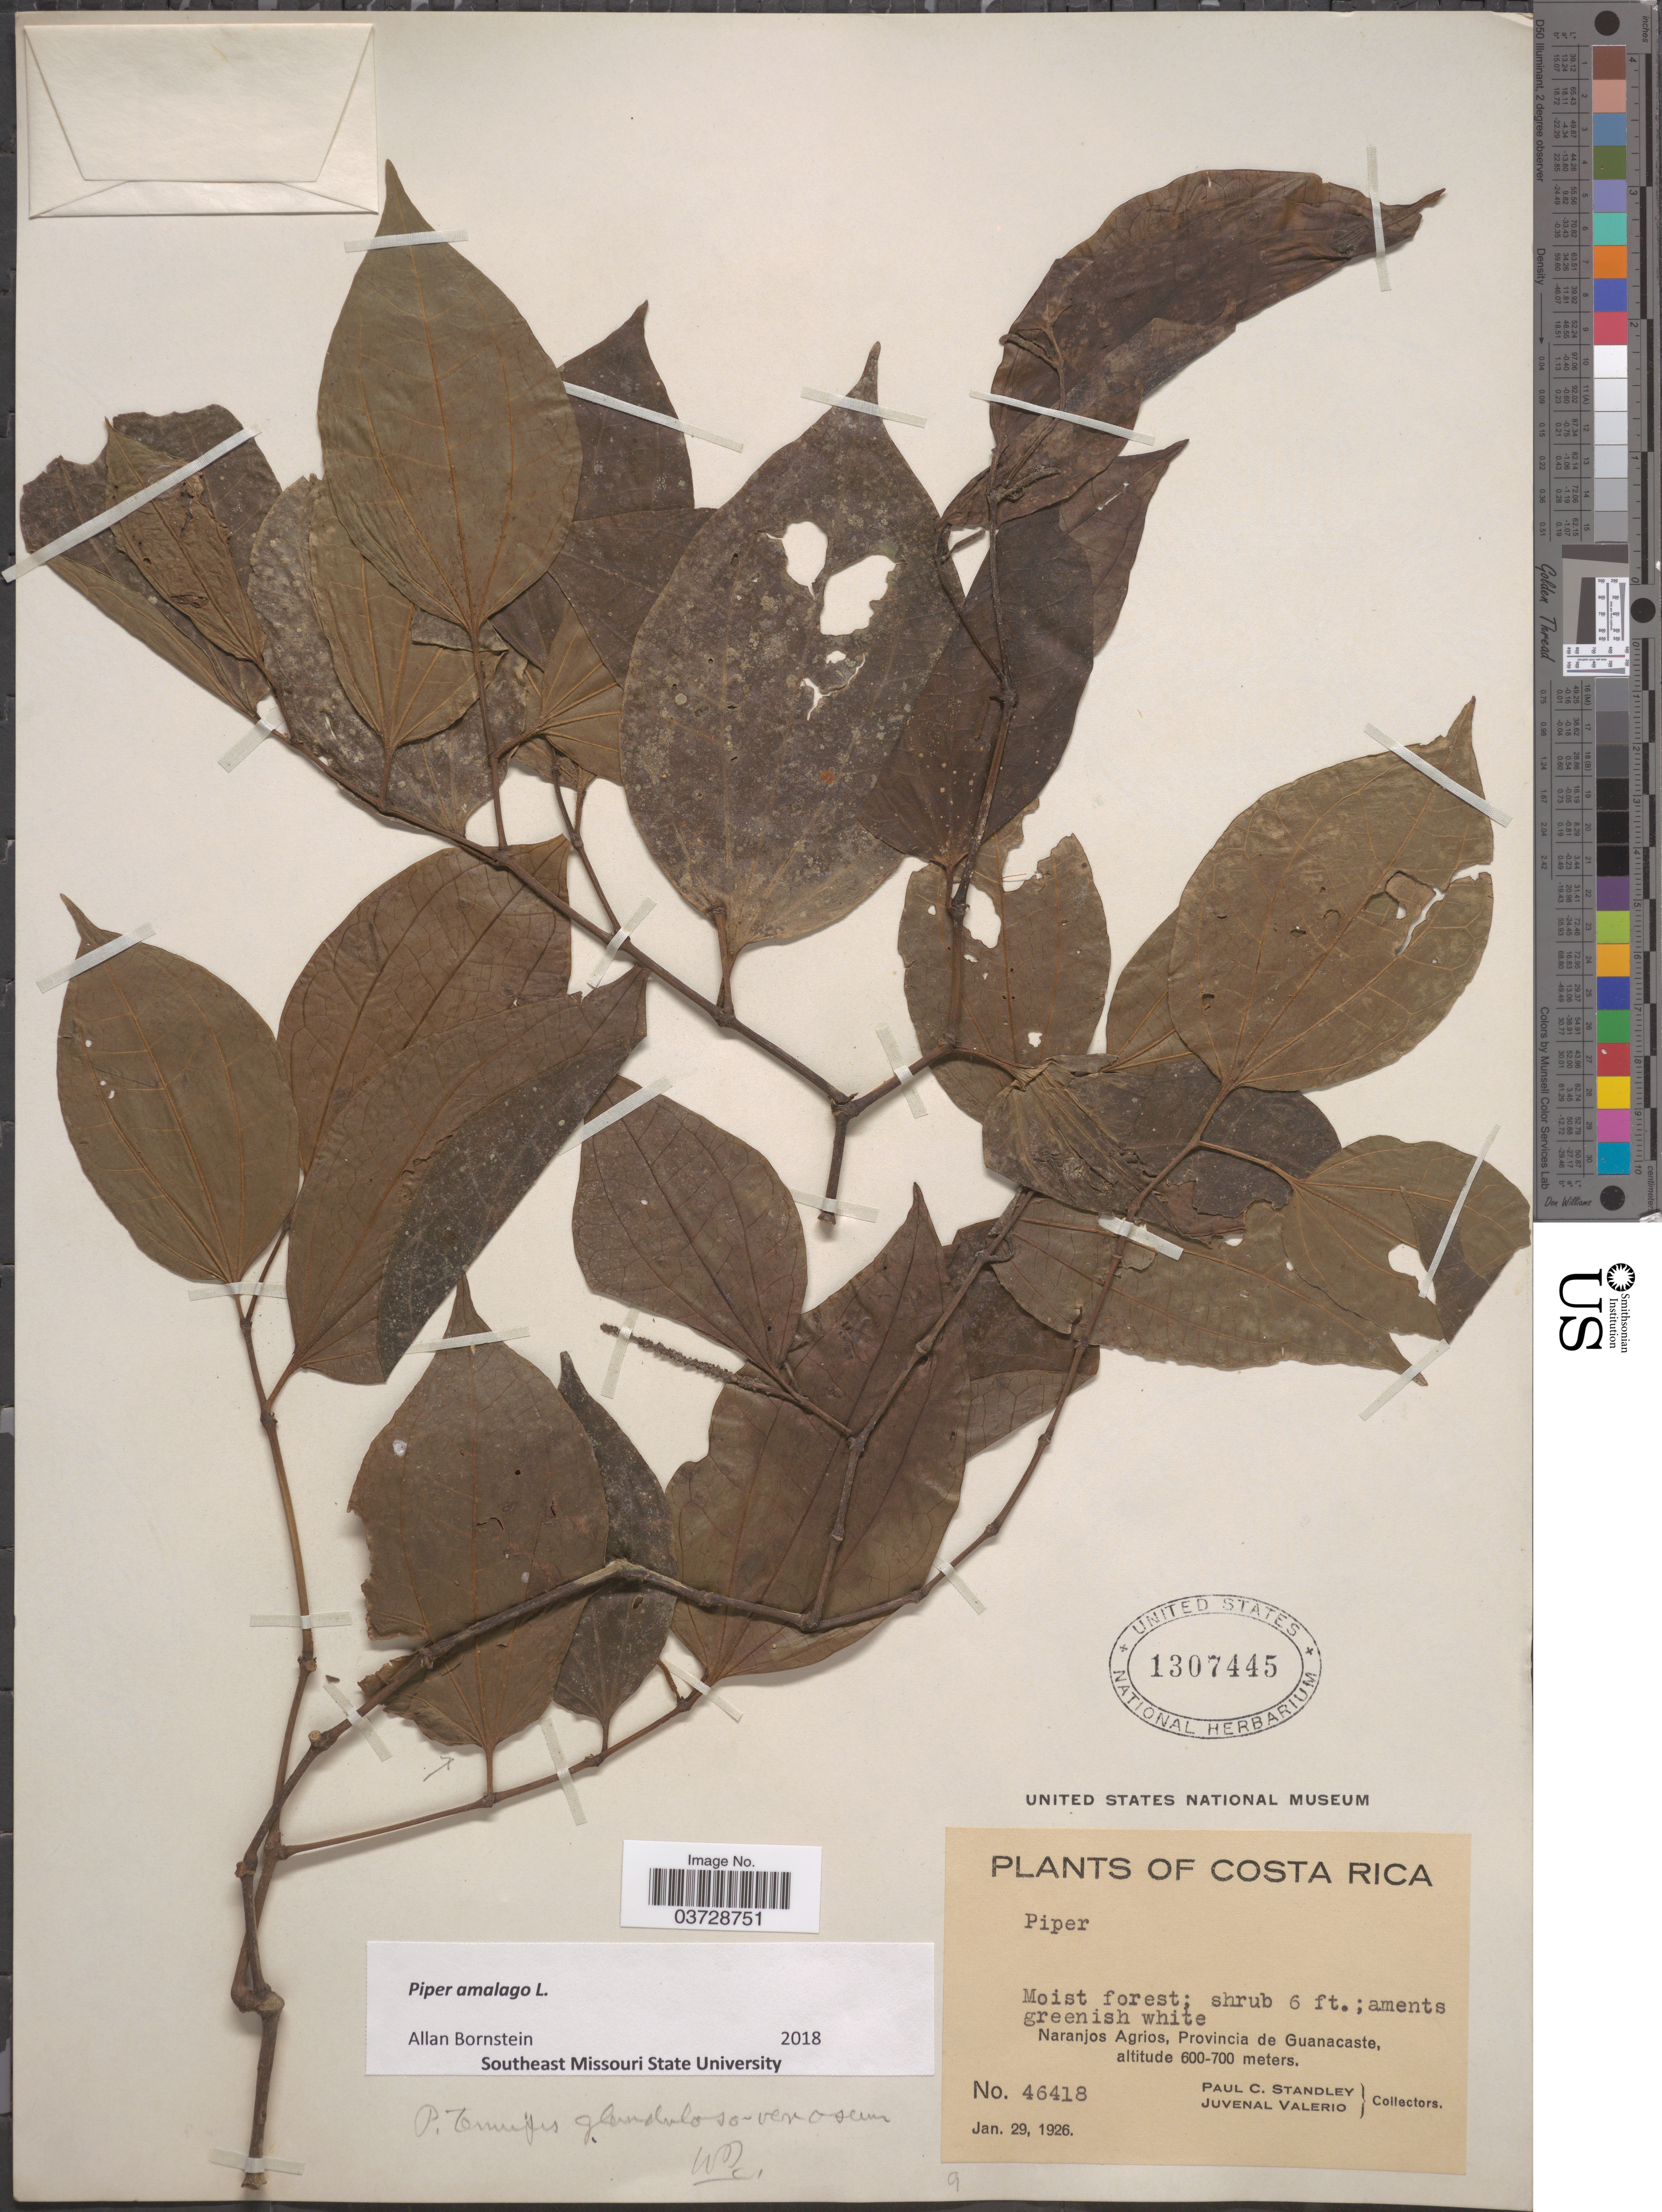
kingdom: Plantae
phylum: Tracheophyta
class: Magnoliopsida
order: Piperales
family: Piperaceae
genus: Piper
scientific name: Piper amalago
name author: L.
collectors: P. C. Standley & J. Valerio R.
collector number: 46418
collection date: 1926-01-29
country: Costa Rica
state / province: Guanacaste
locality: Naranjos Agrios.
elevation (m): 600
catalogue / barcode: US 1307445